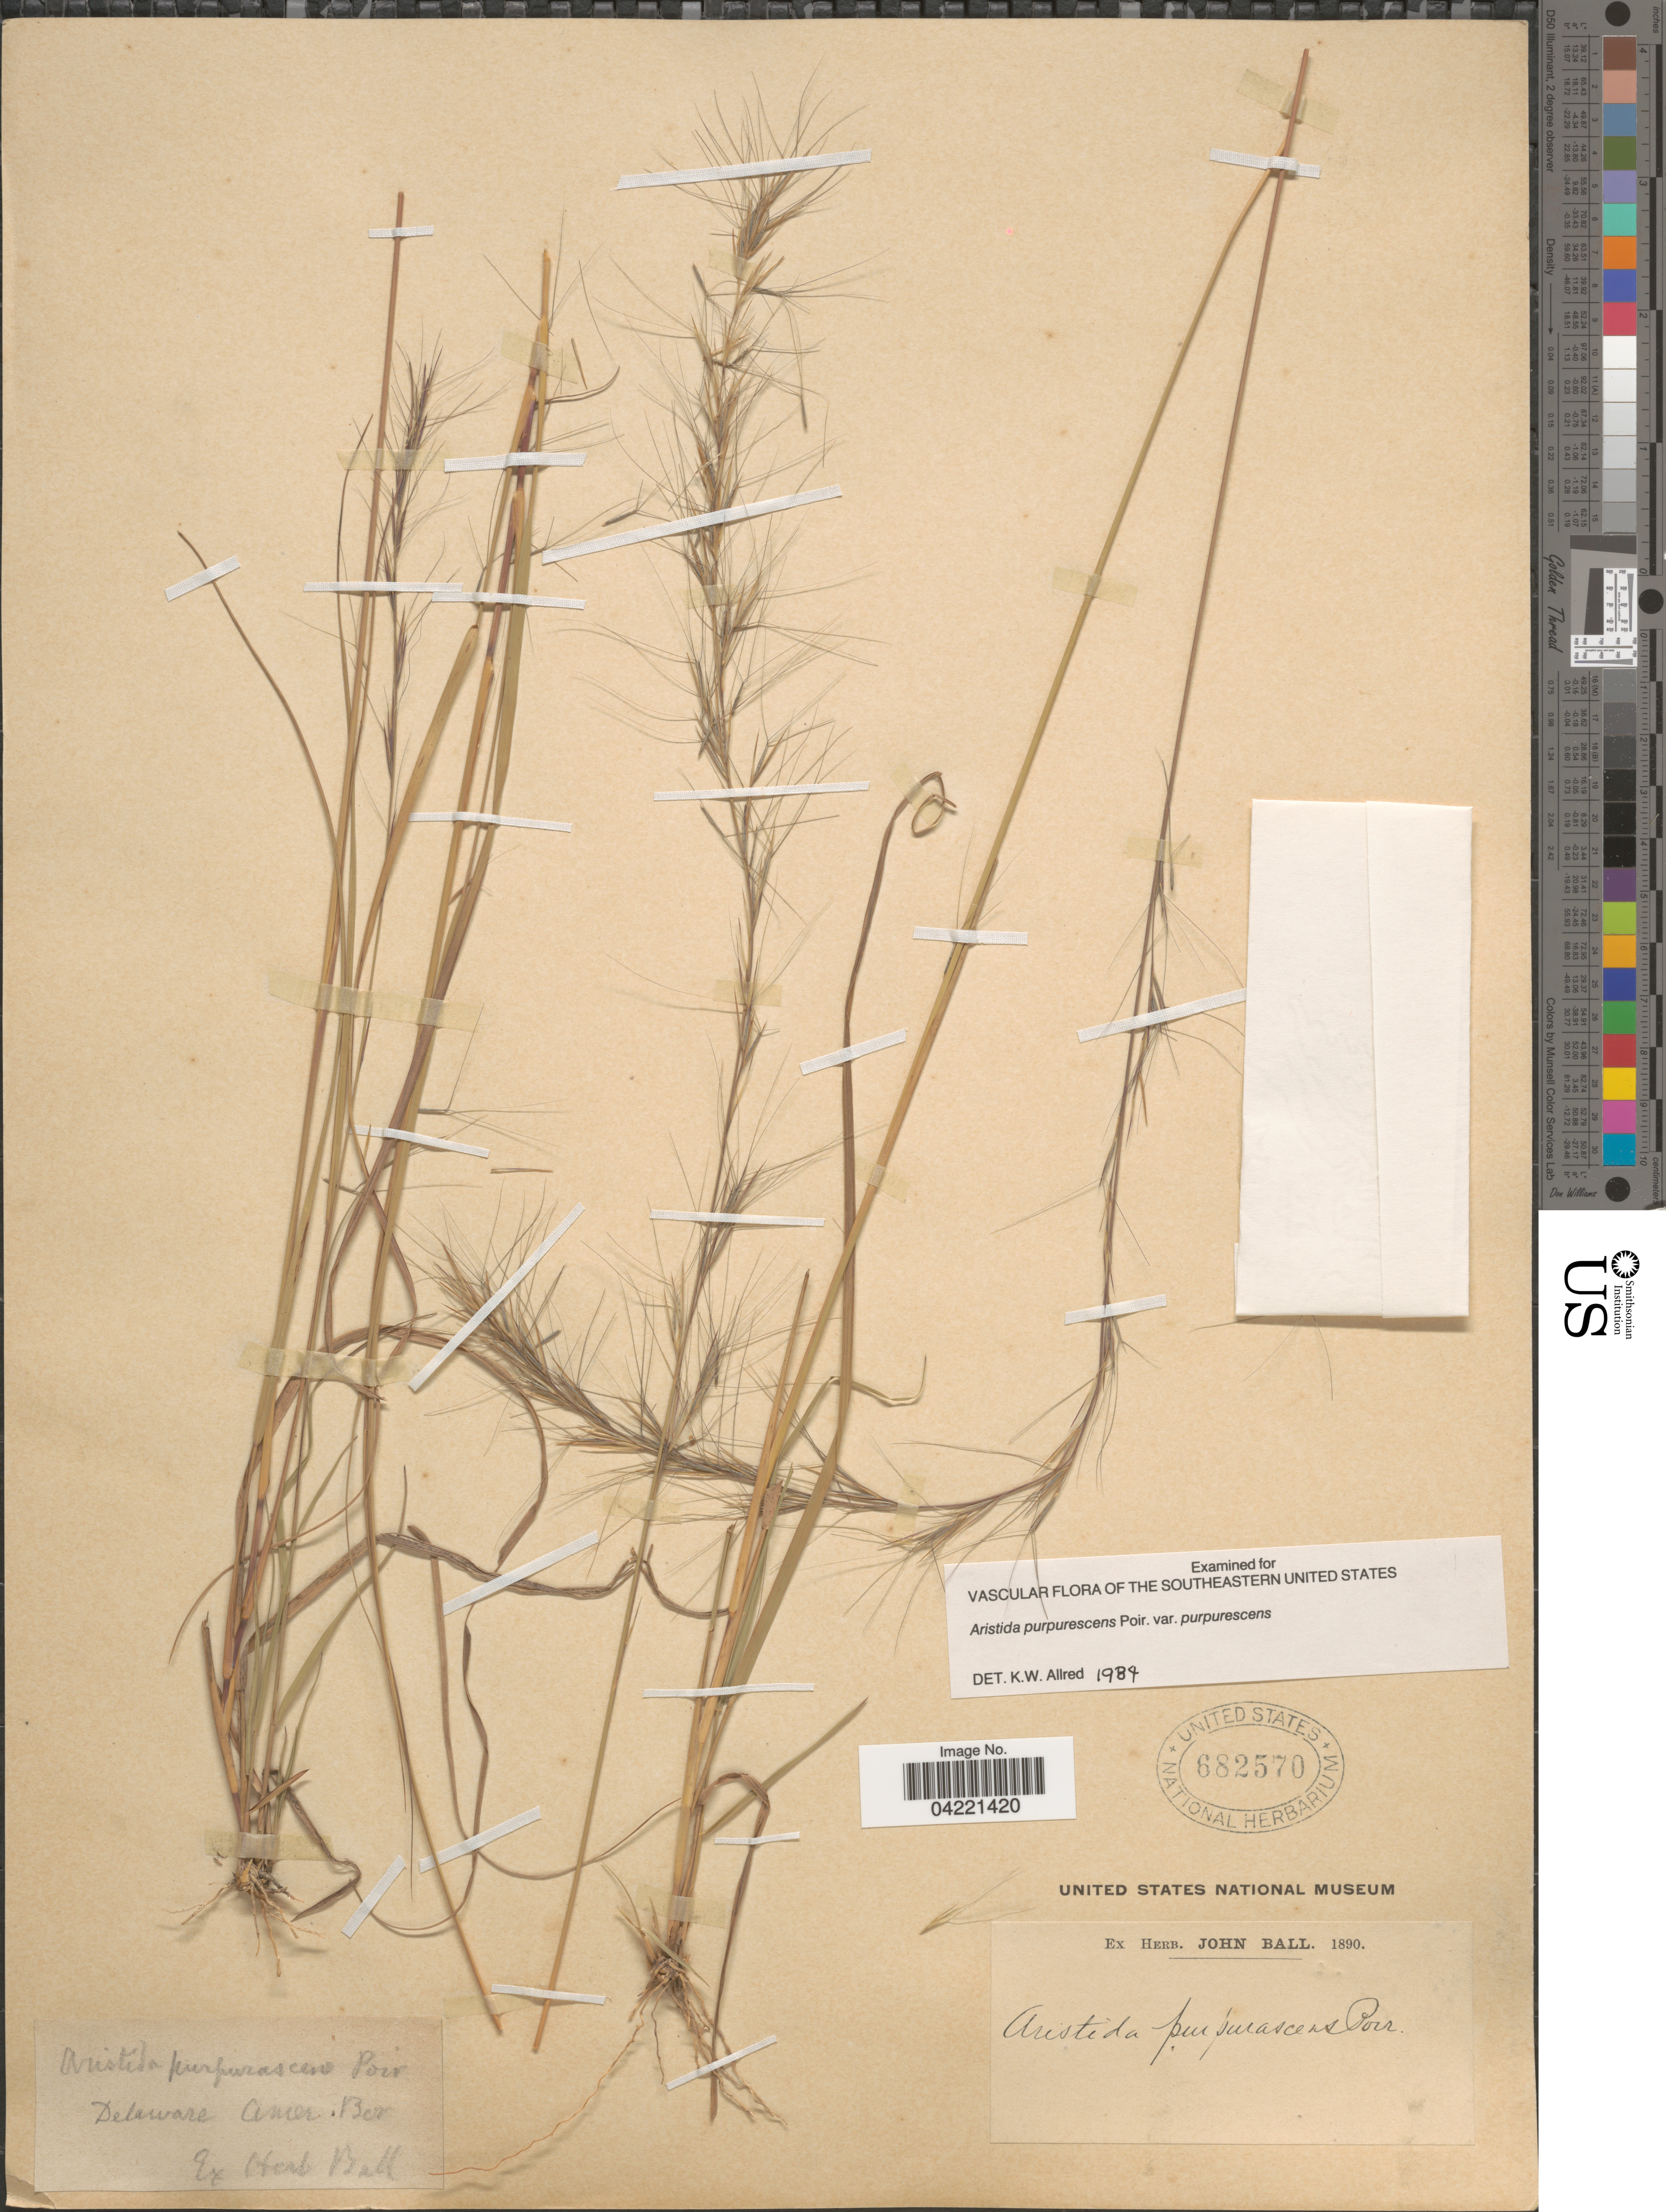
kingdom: Plantae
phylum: Tracheophyta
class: Liliopsida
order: Poales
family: Poaceae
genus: Aristida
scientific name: Aristida purpurascens var. purpurescens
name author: Poir.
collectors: ex herb. John Ball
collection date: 1890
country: United States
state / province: Delaware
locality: Amer. Bor.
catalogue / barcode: US 682570